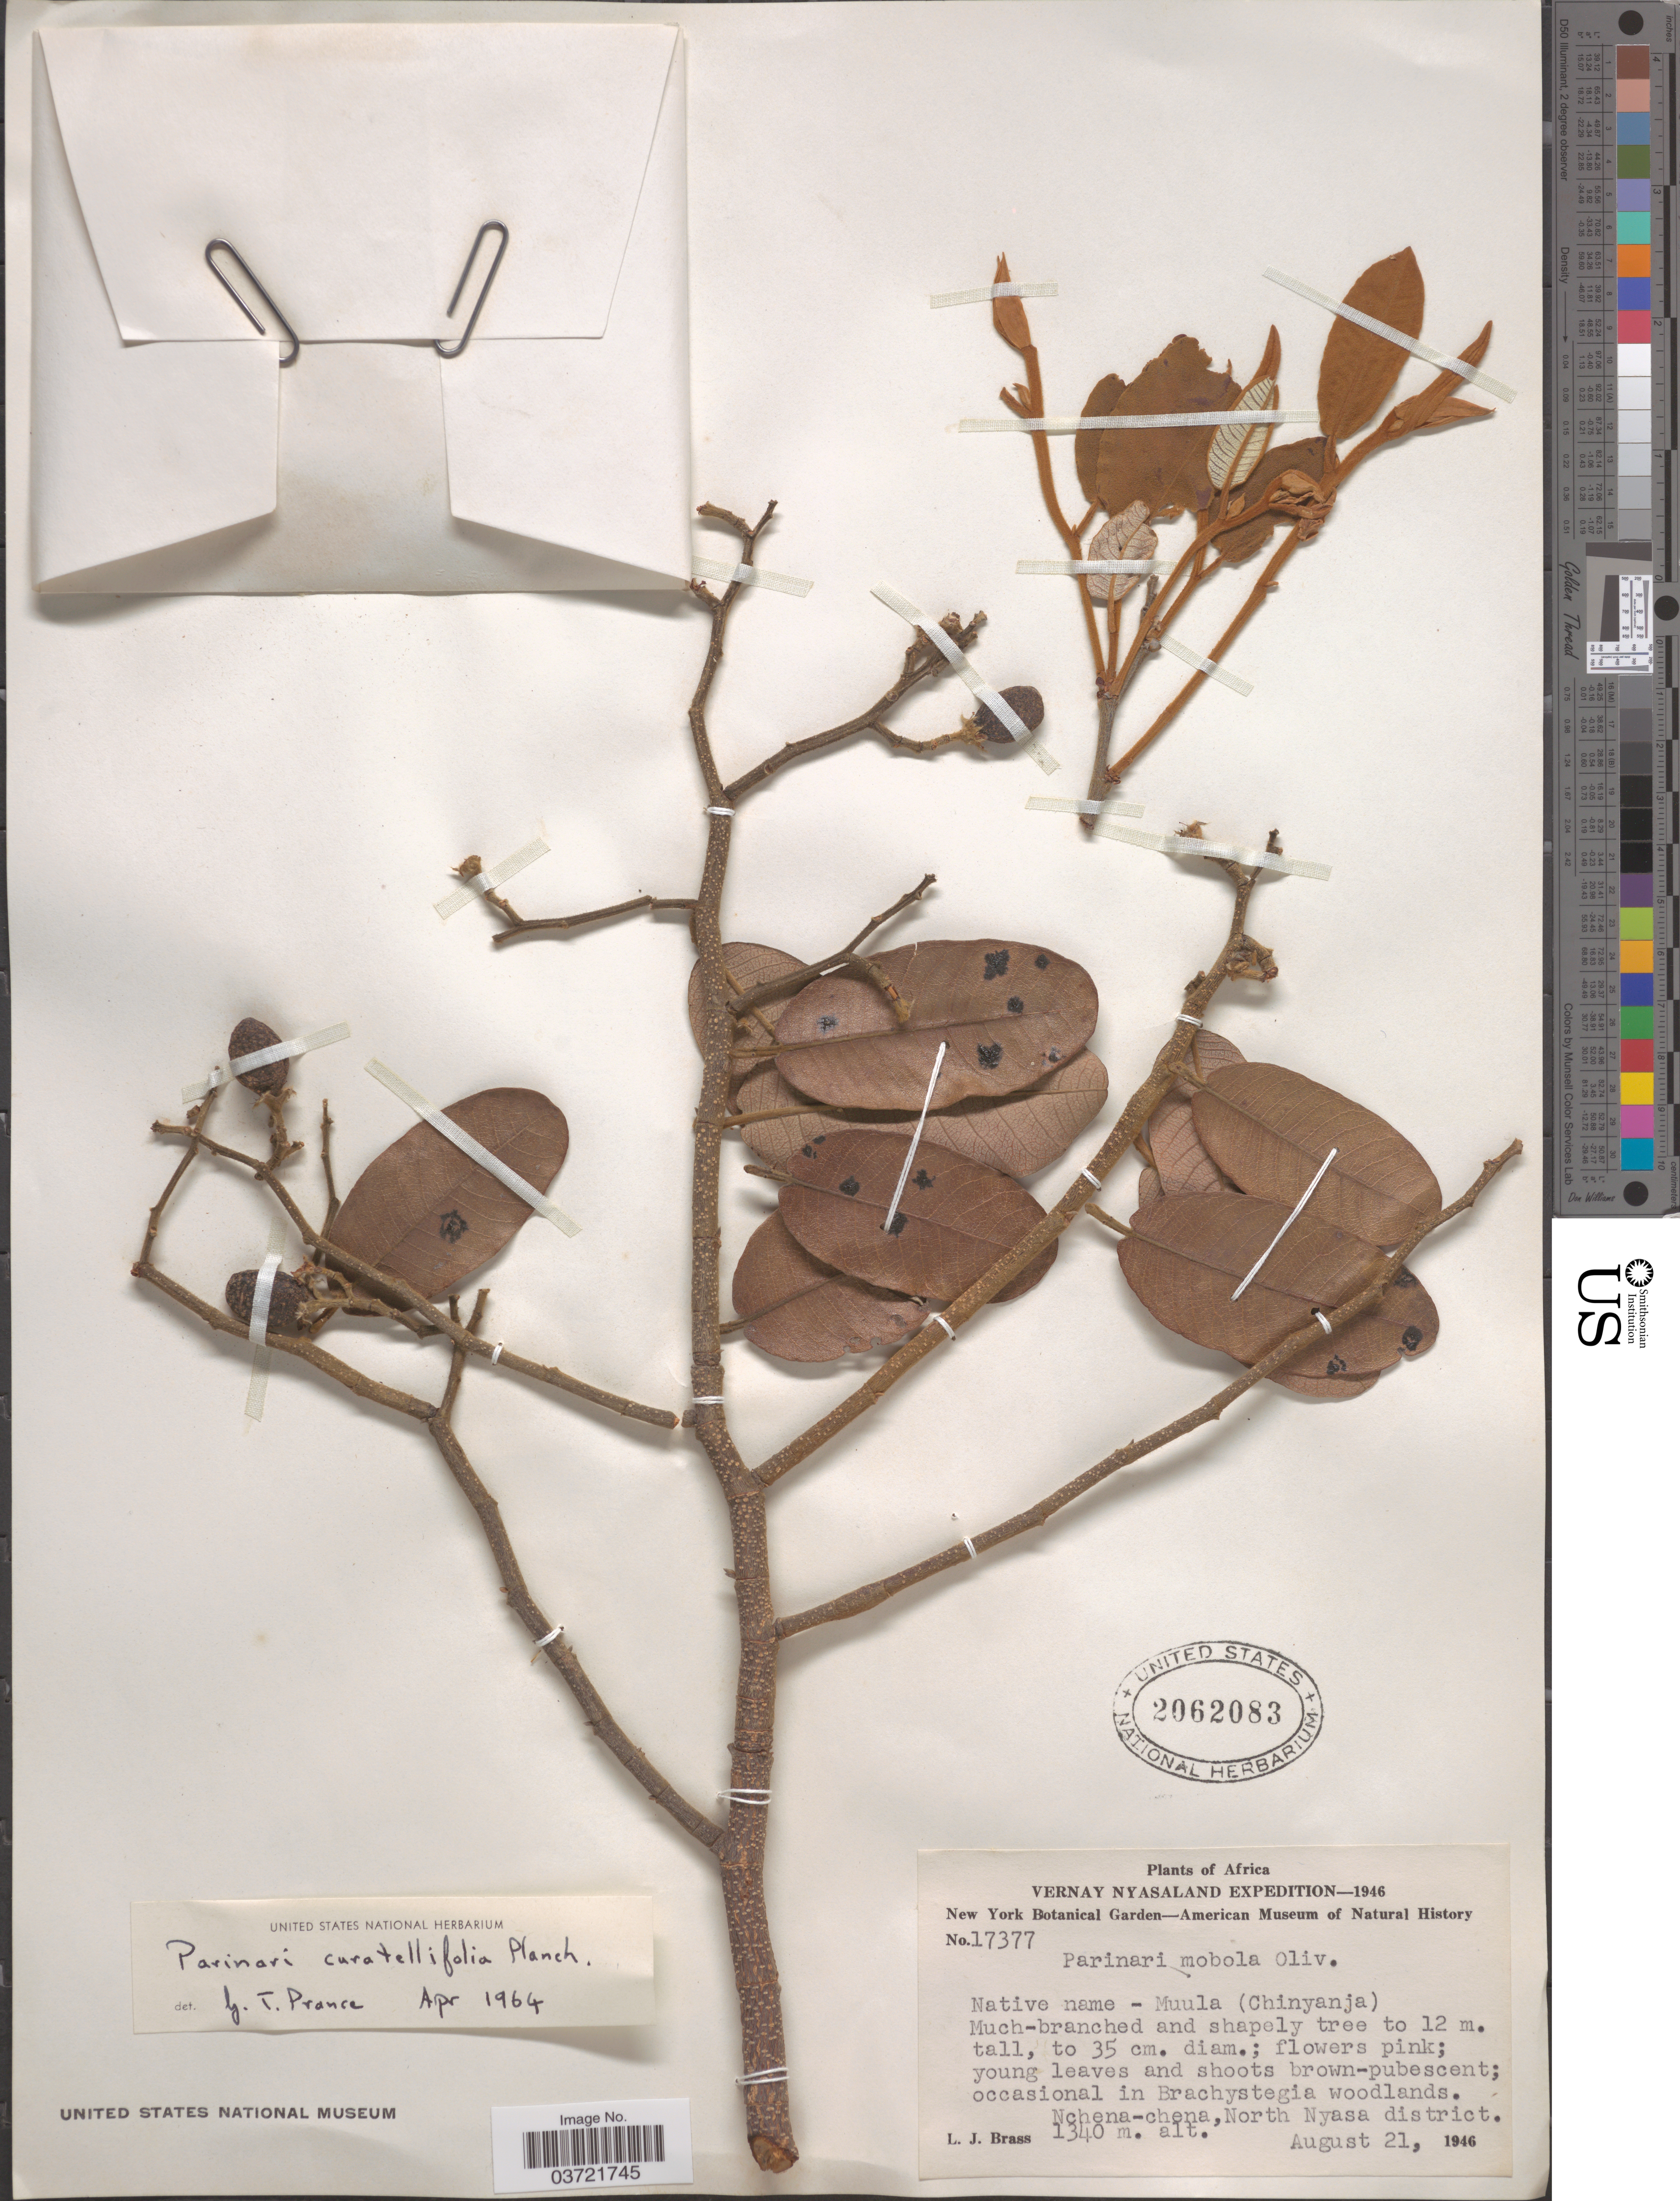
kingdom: Plantae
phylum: Tracheophyta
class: Magnoliopsida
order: Malpighiales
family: Chrysobalanaceae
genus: Parinari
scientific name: Parinari curatellifolia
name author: Planch. ex Benth.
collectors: L. J. Brass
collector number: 17377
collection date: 1946-08-21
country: Malawi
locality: Vernay Nyasaland. Nchena-chena,North Nyasa district.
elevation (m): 1340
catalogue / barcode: US 2062083